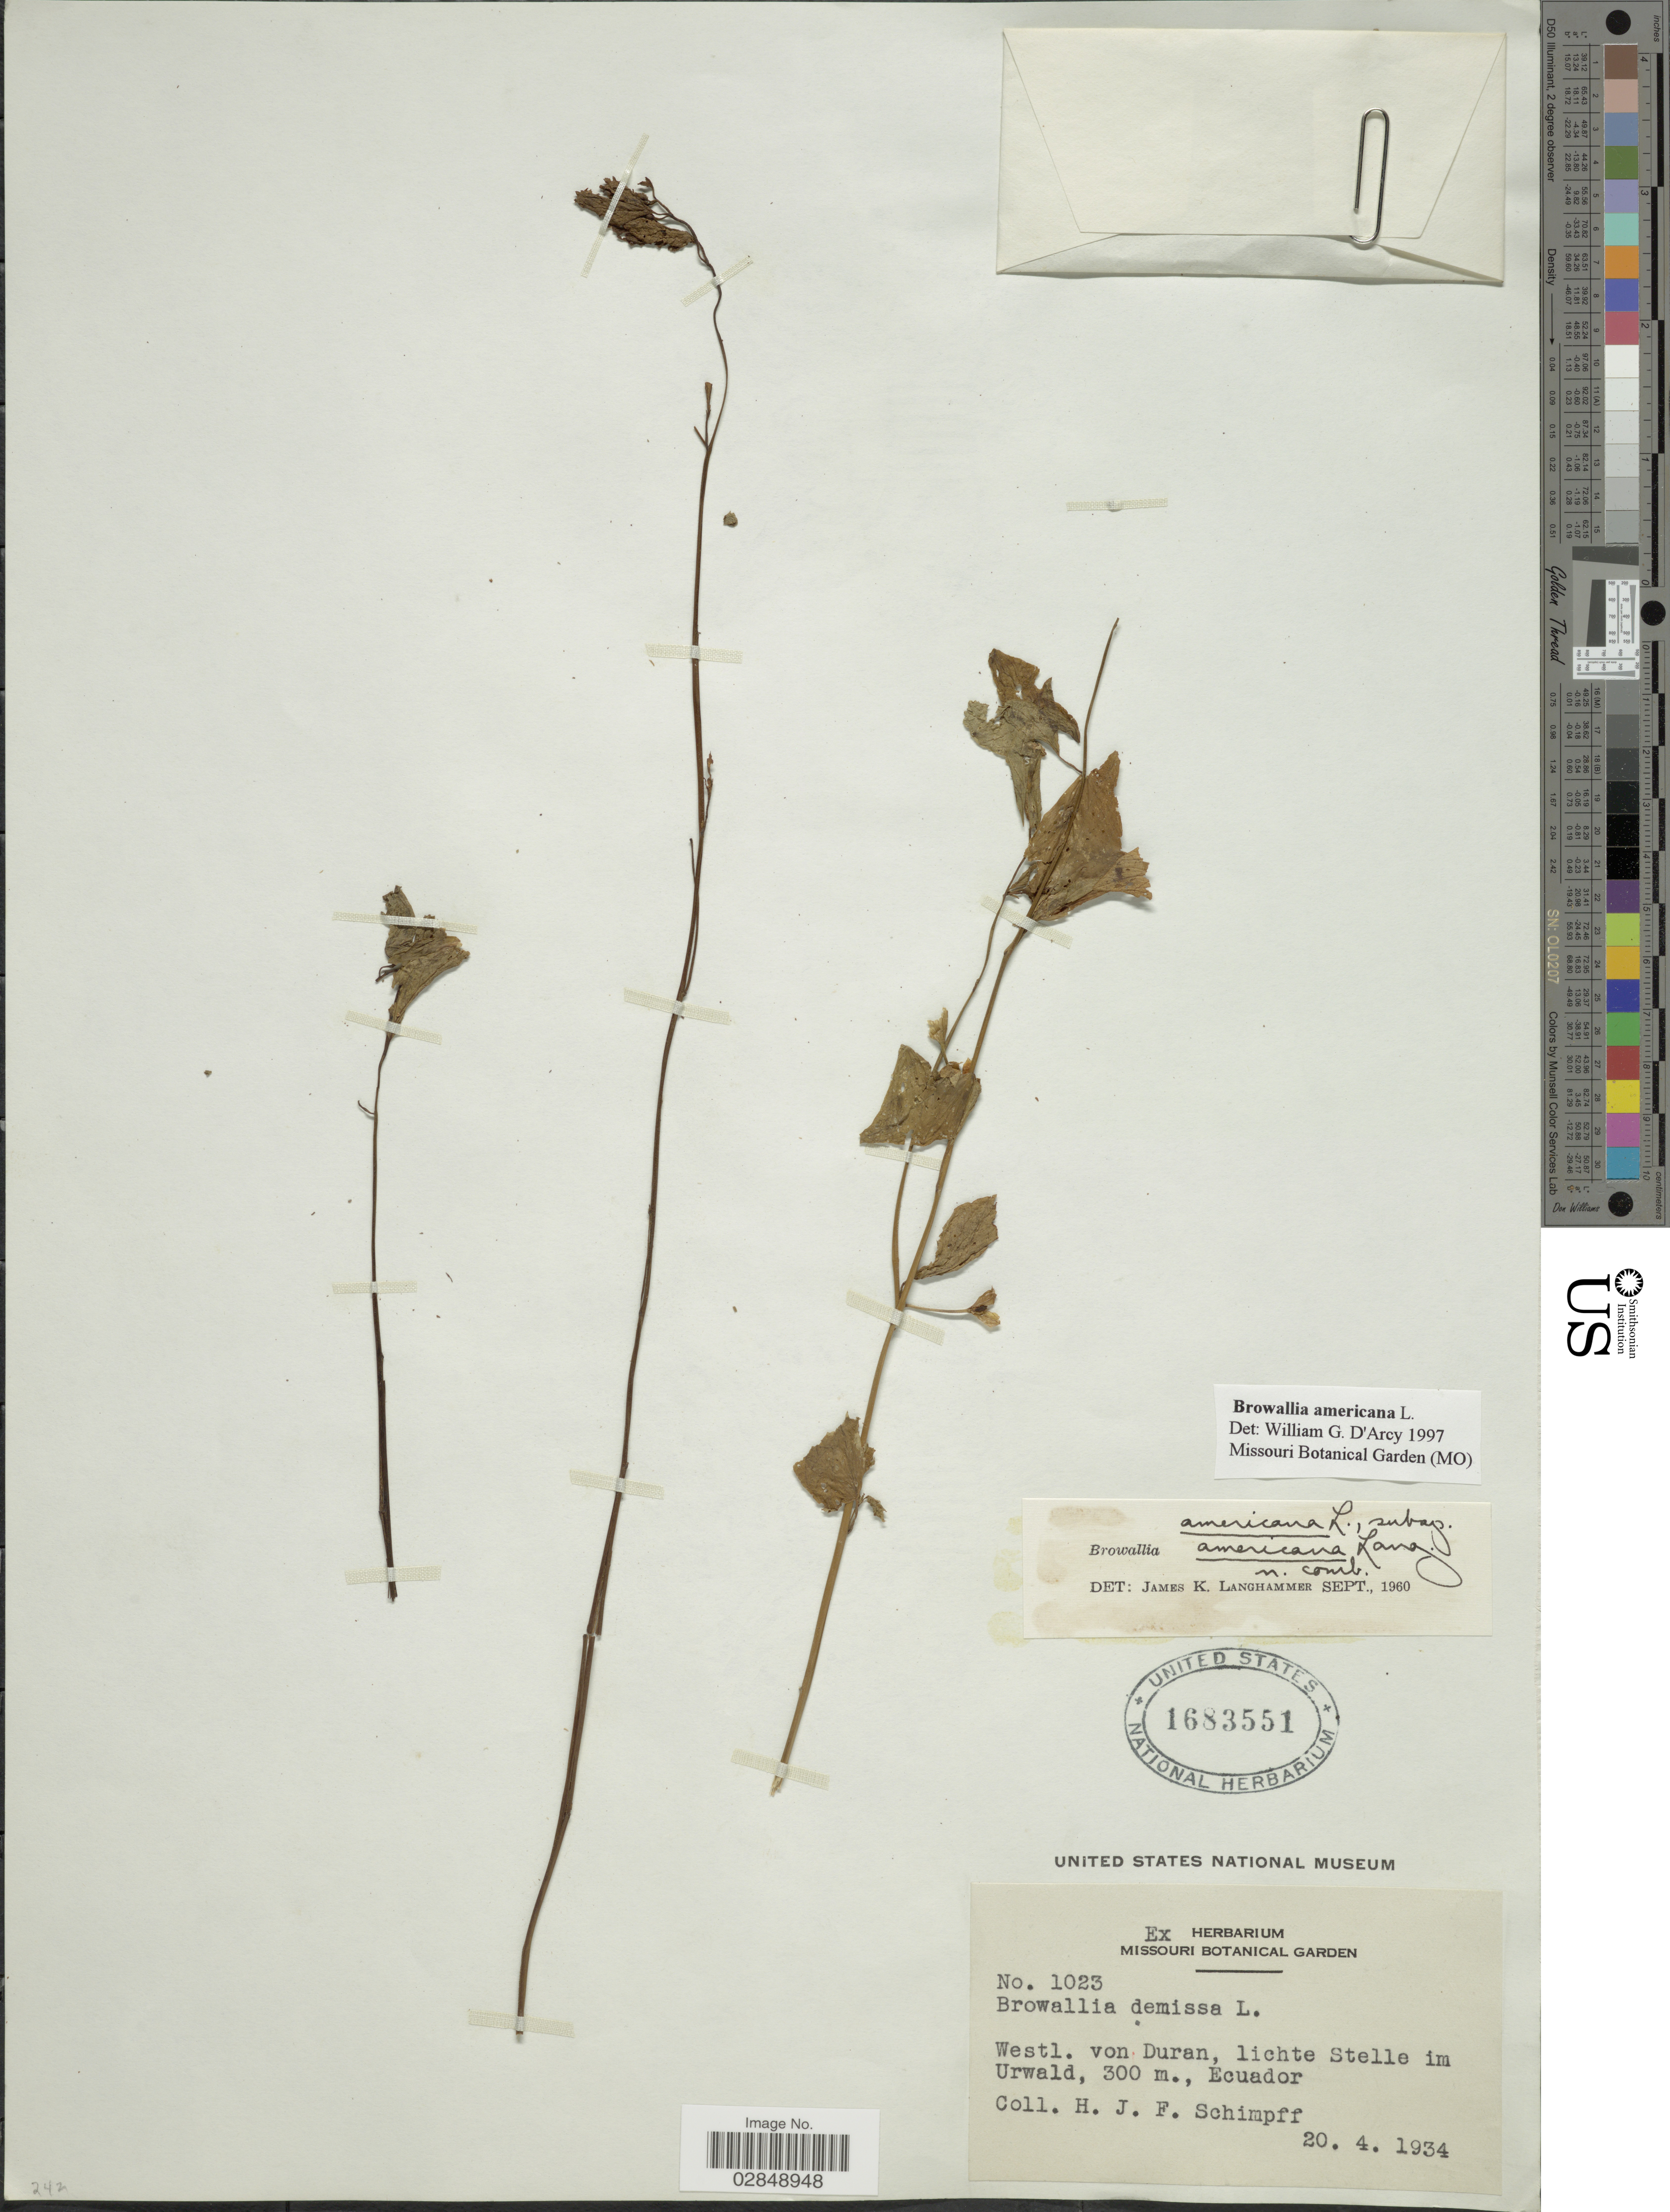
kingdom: Plantae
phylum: Tracheophyta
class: Magnoliopsida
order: Solanales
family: Solanaceae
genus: Browallia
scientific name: Browallia americana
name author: L.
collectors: H. Schimpff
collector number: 1023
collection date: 1934-04-20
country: Ecuador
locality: Westl. von Duran, lichte Stelle im Urwald.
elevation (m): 300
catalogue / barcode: US 1683551